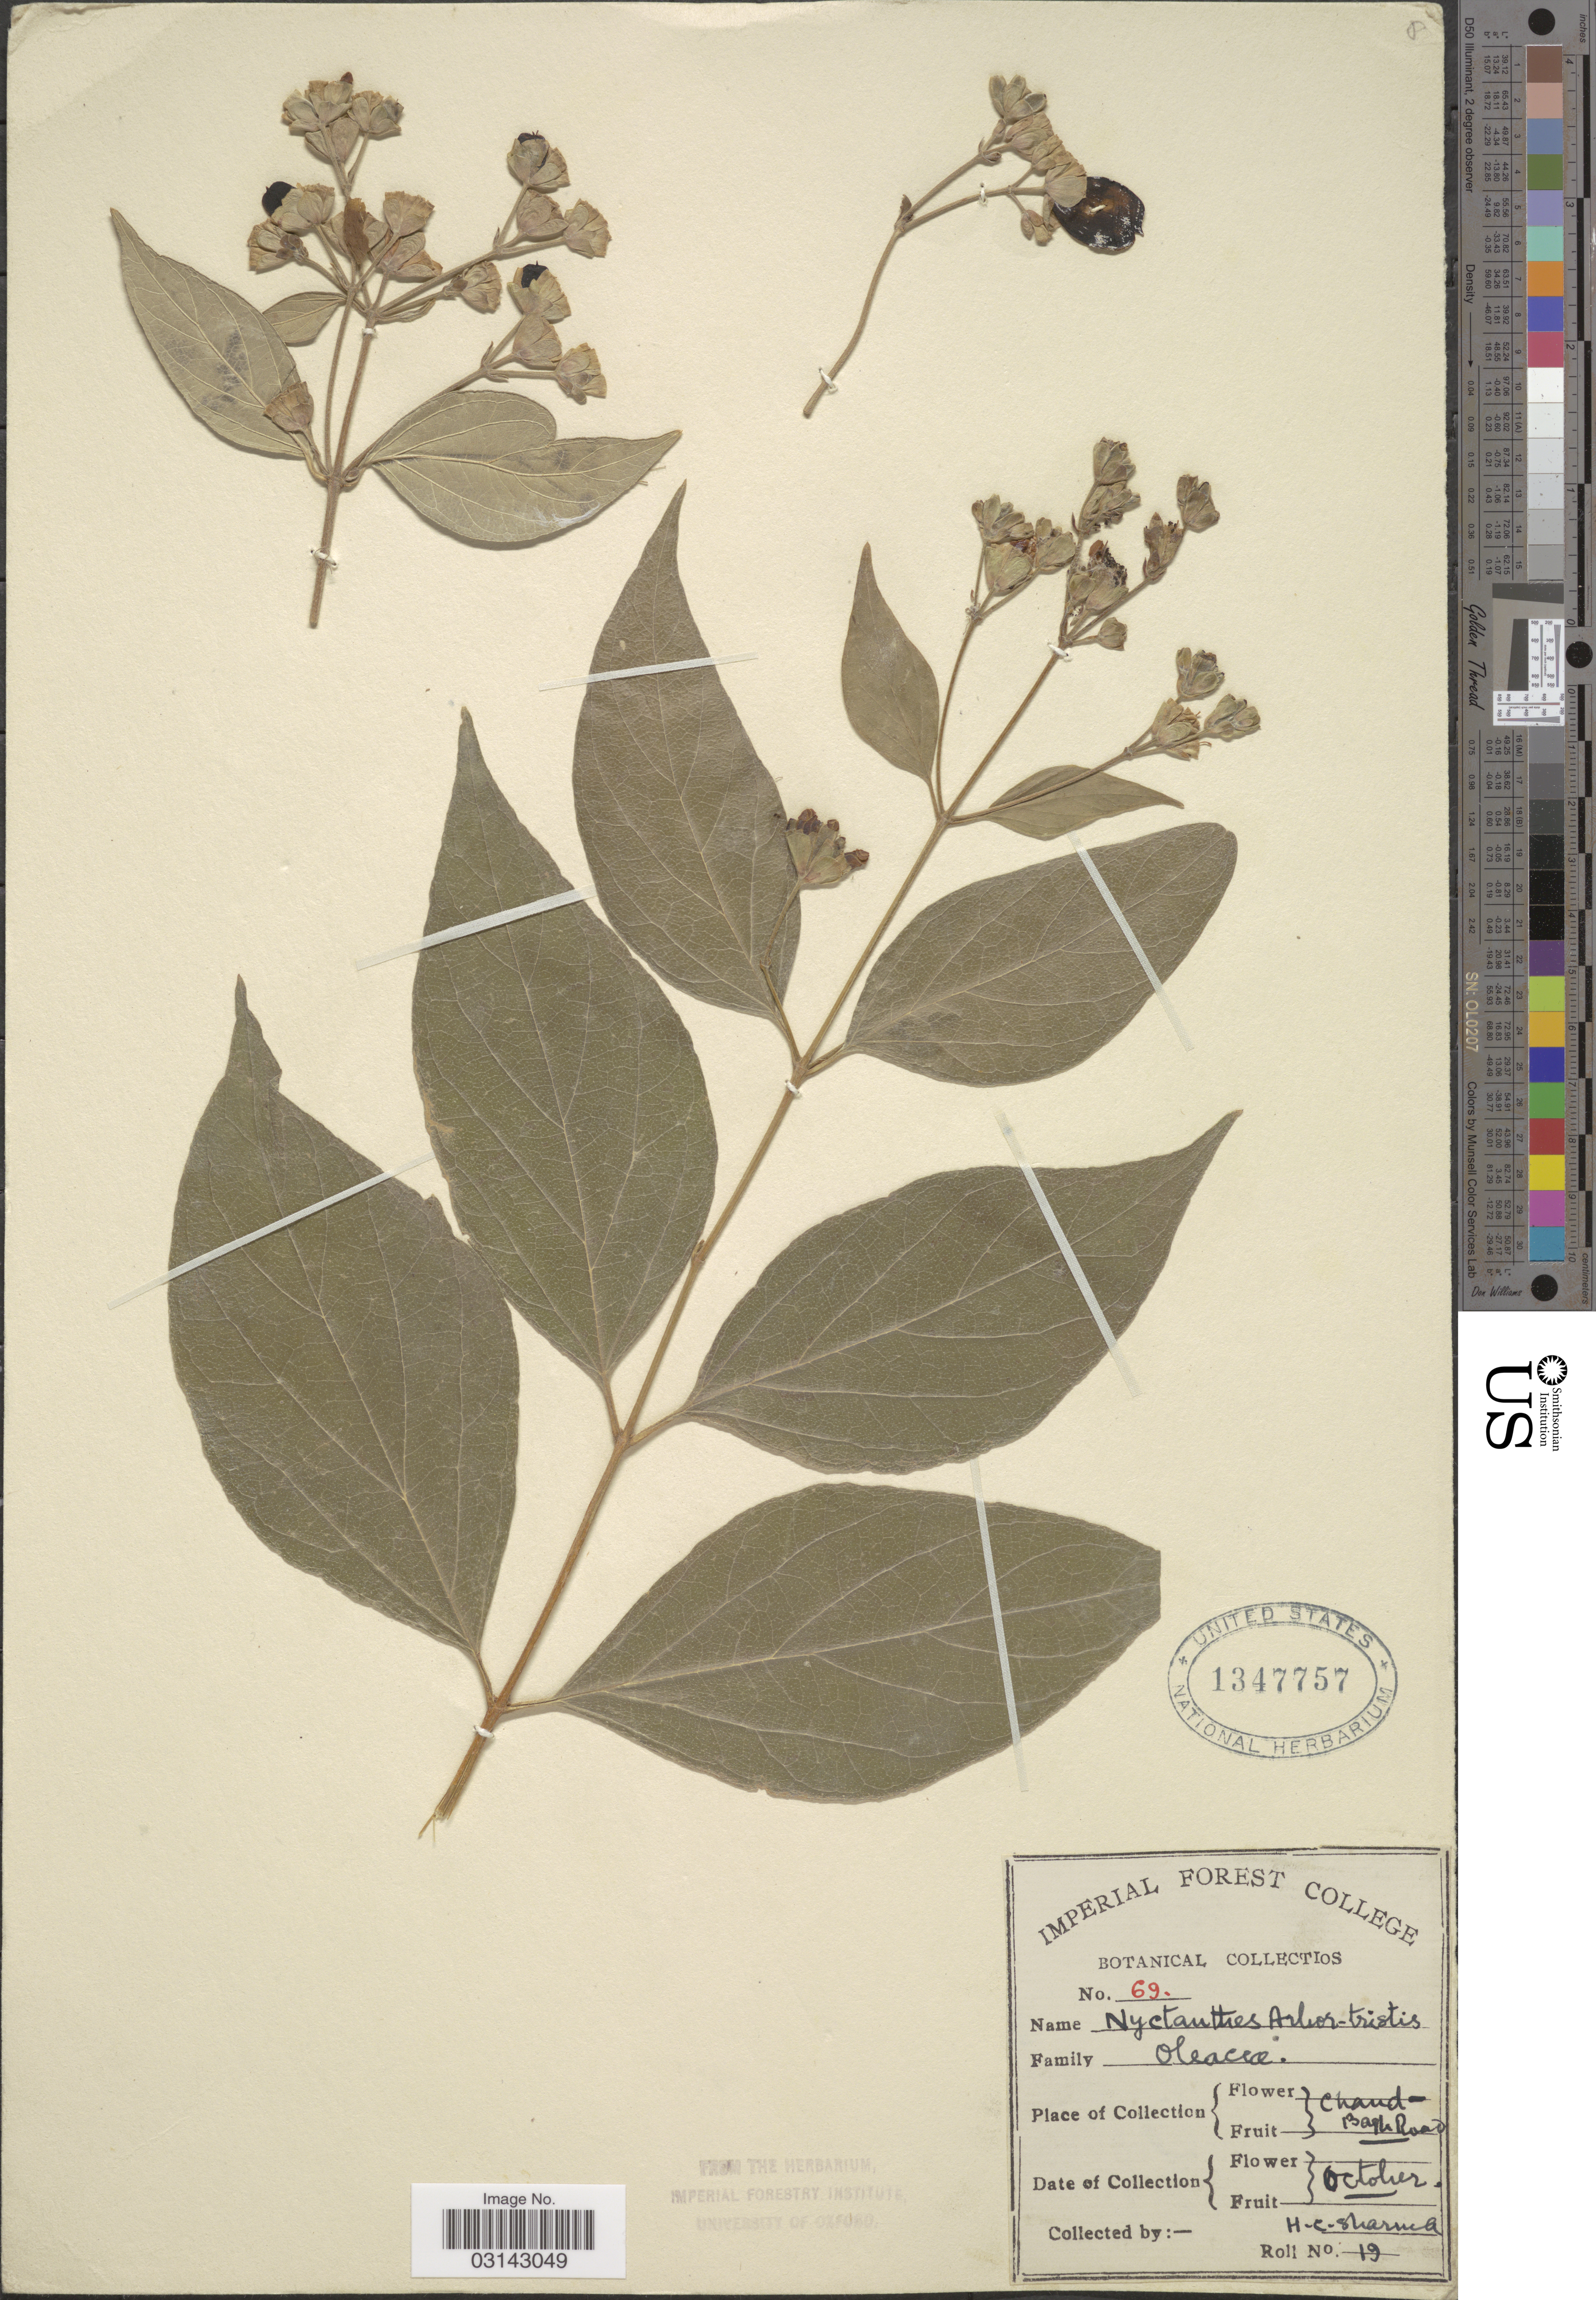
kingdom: Plantae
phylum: Tracheophyta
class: Magnoliopsida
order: Lamiales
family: Oleaceae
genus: Nyctanthes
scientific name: Nyctanthes arbor-tristis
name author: L.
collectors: H. Sharma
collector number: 69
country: Pakistan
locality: Chand-Bagh Road.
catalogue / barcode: US 1347757